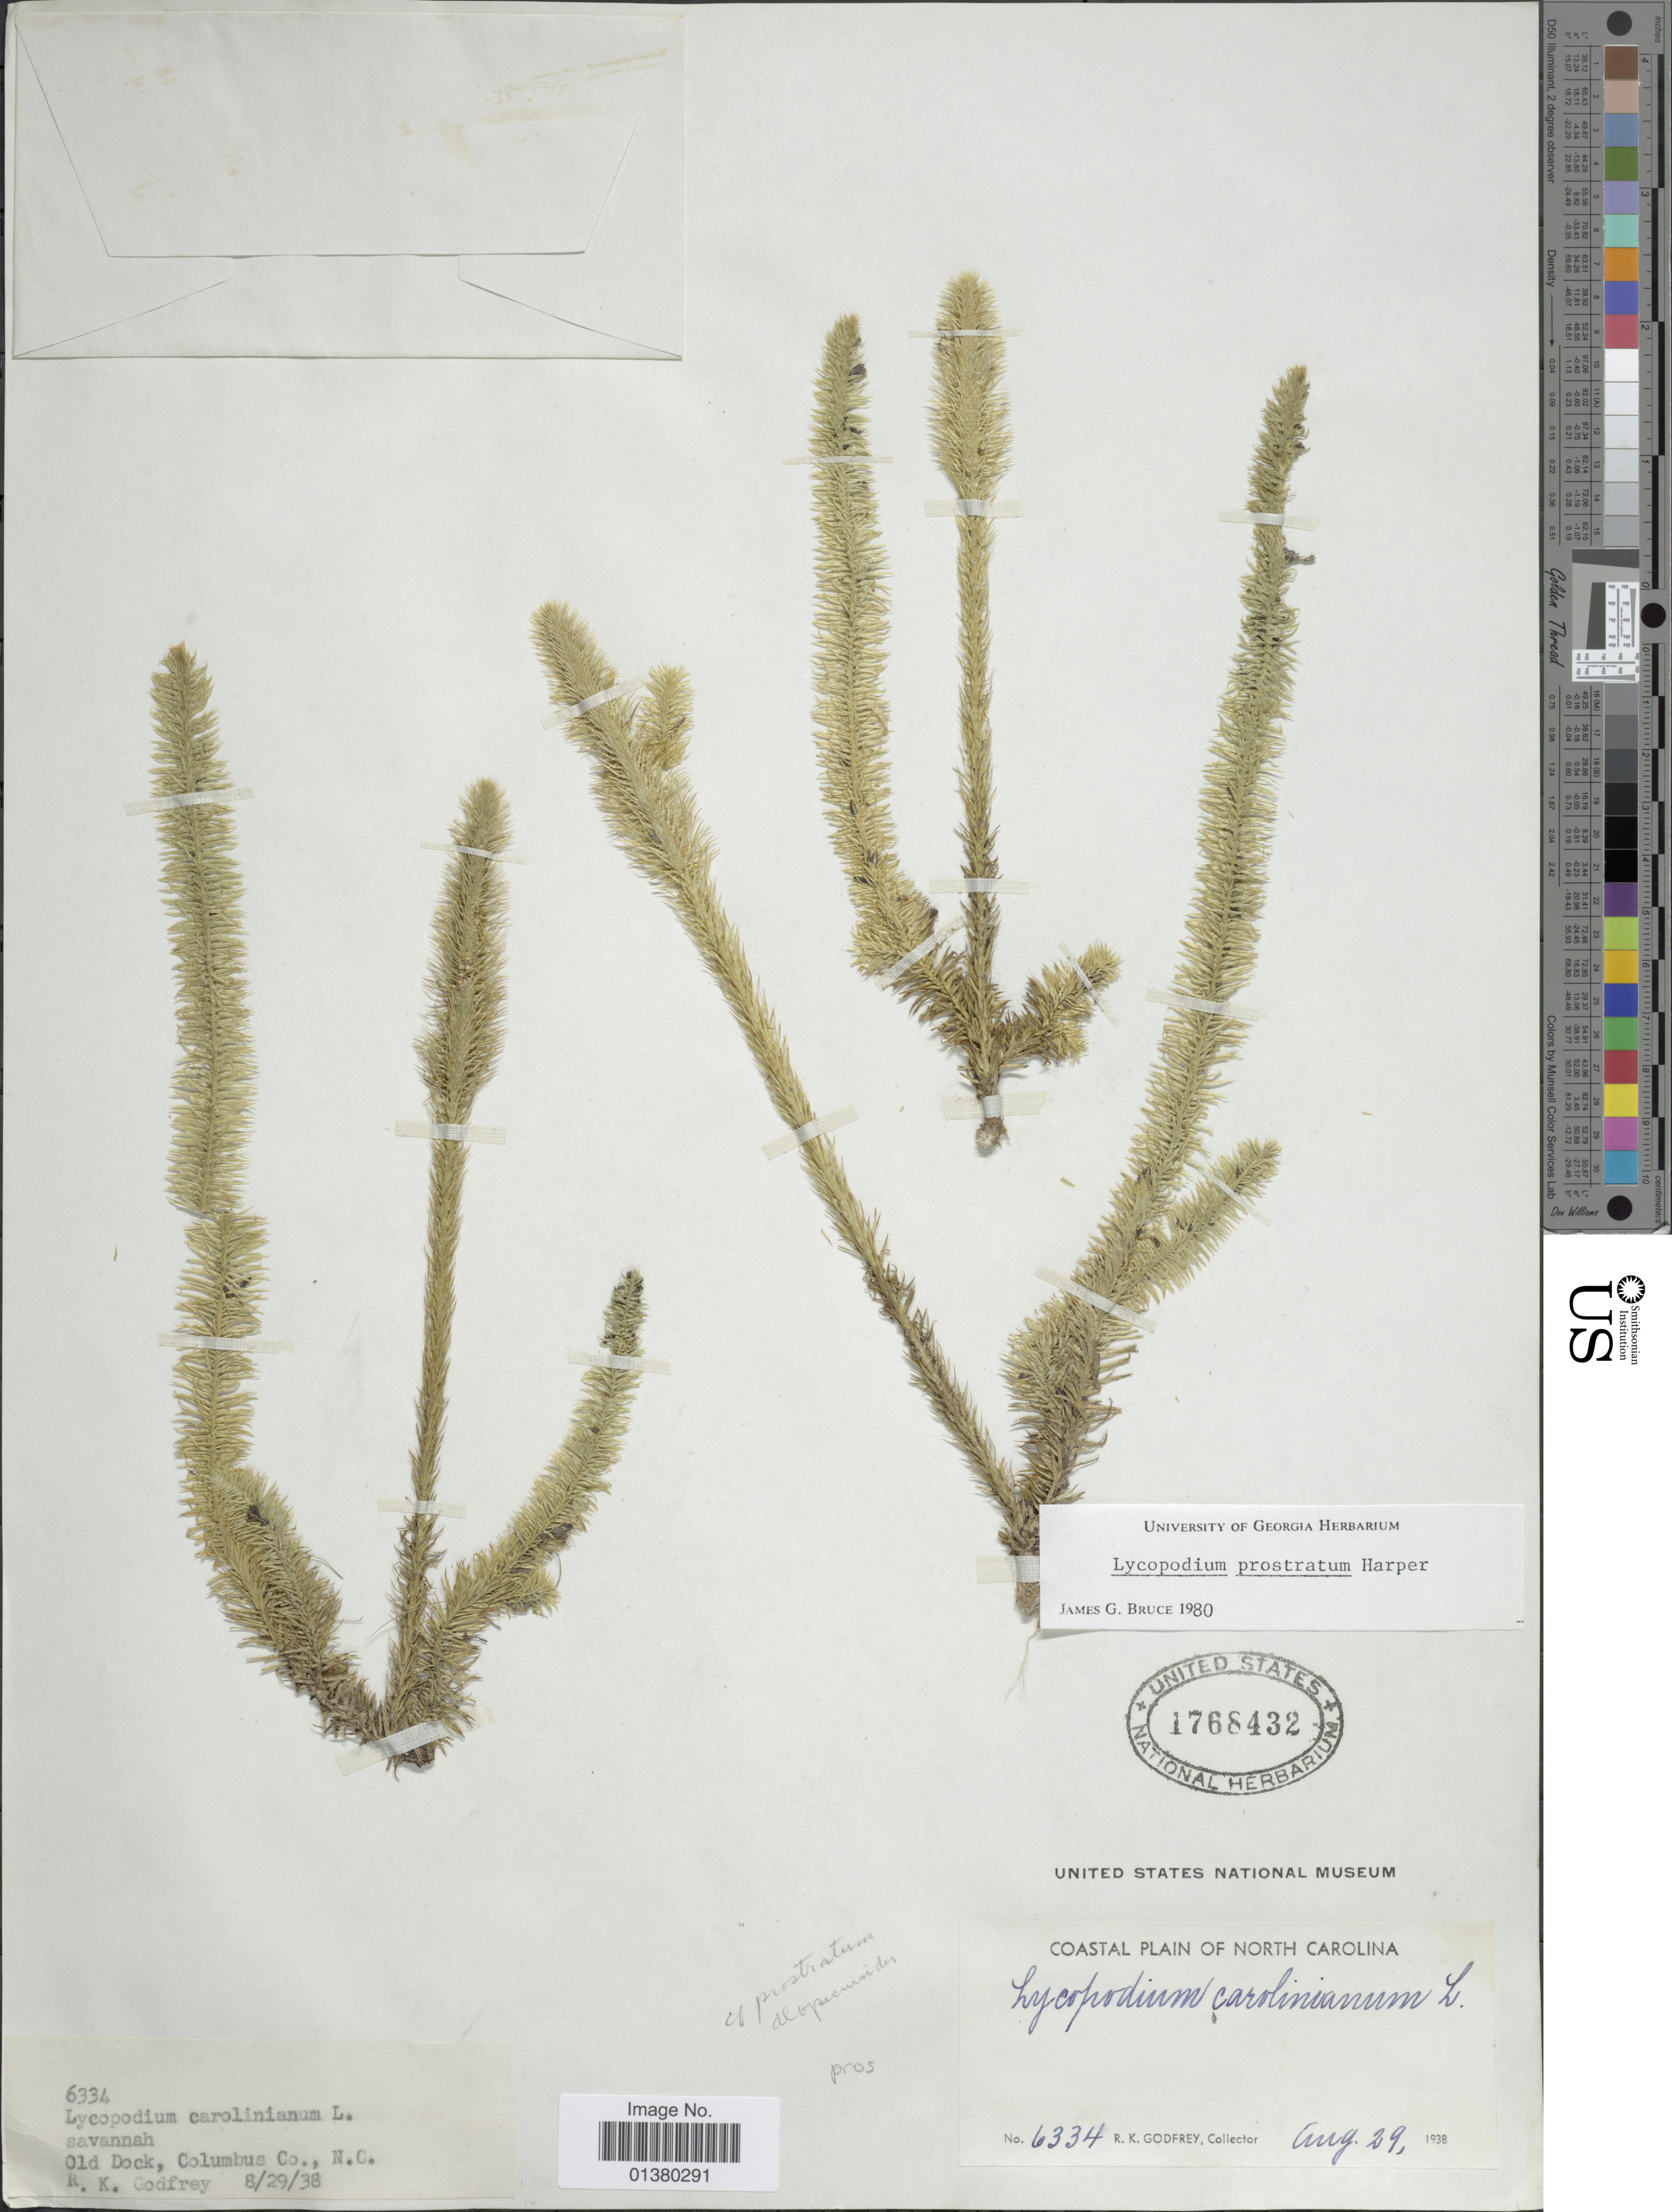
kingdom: Plantae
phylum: Tracheophyta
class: Lycopodiopsida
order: Lycopodiales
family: Lycopodiaceae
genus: Lycopodiella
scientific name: Lycopodiella prostrata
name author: (R.M. Harper) Cranfill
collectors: R. K. Godfrey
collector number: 6334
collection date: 1938-08-29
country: United States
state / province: North Carolina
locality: Old Dock, Columbus Co.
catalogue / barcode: US 1768432